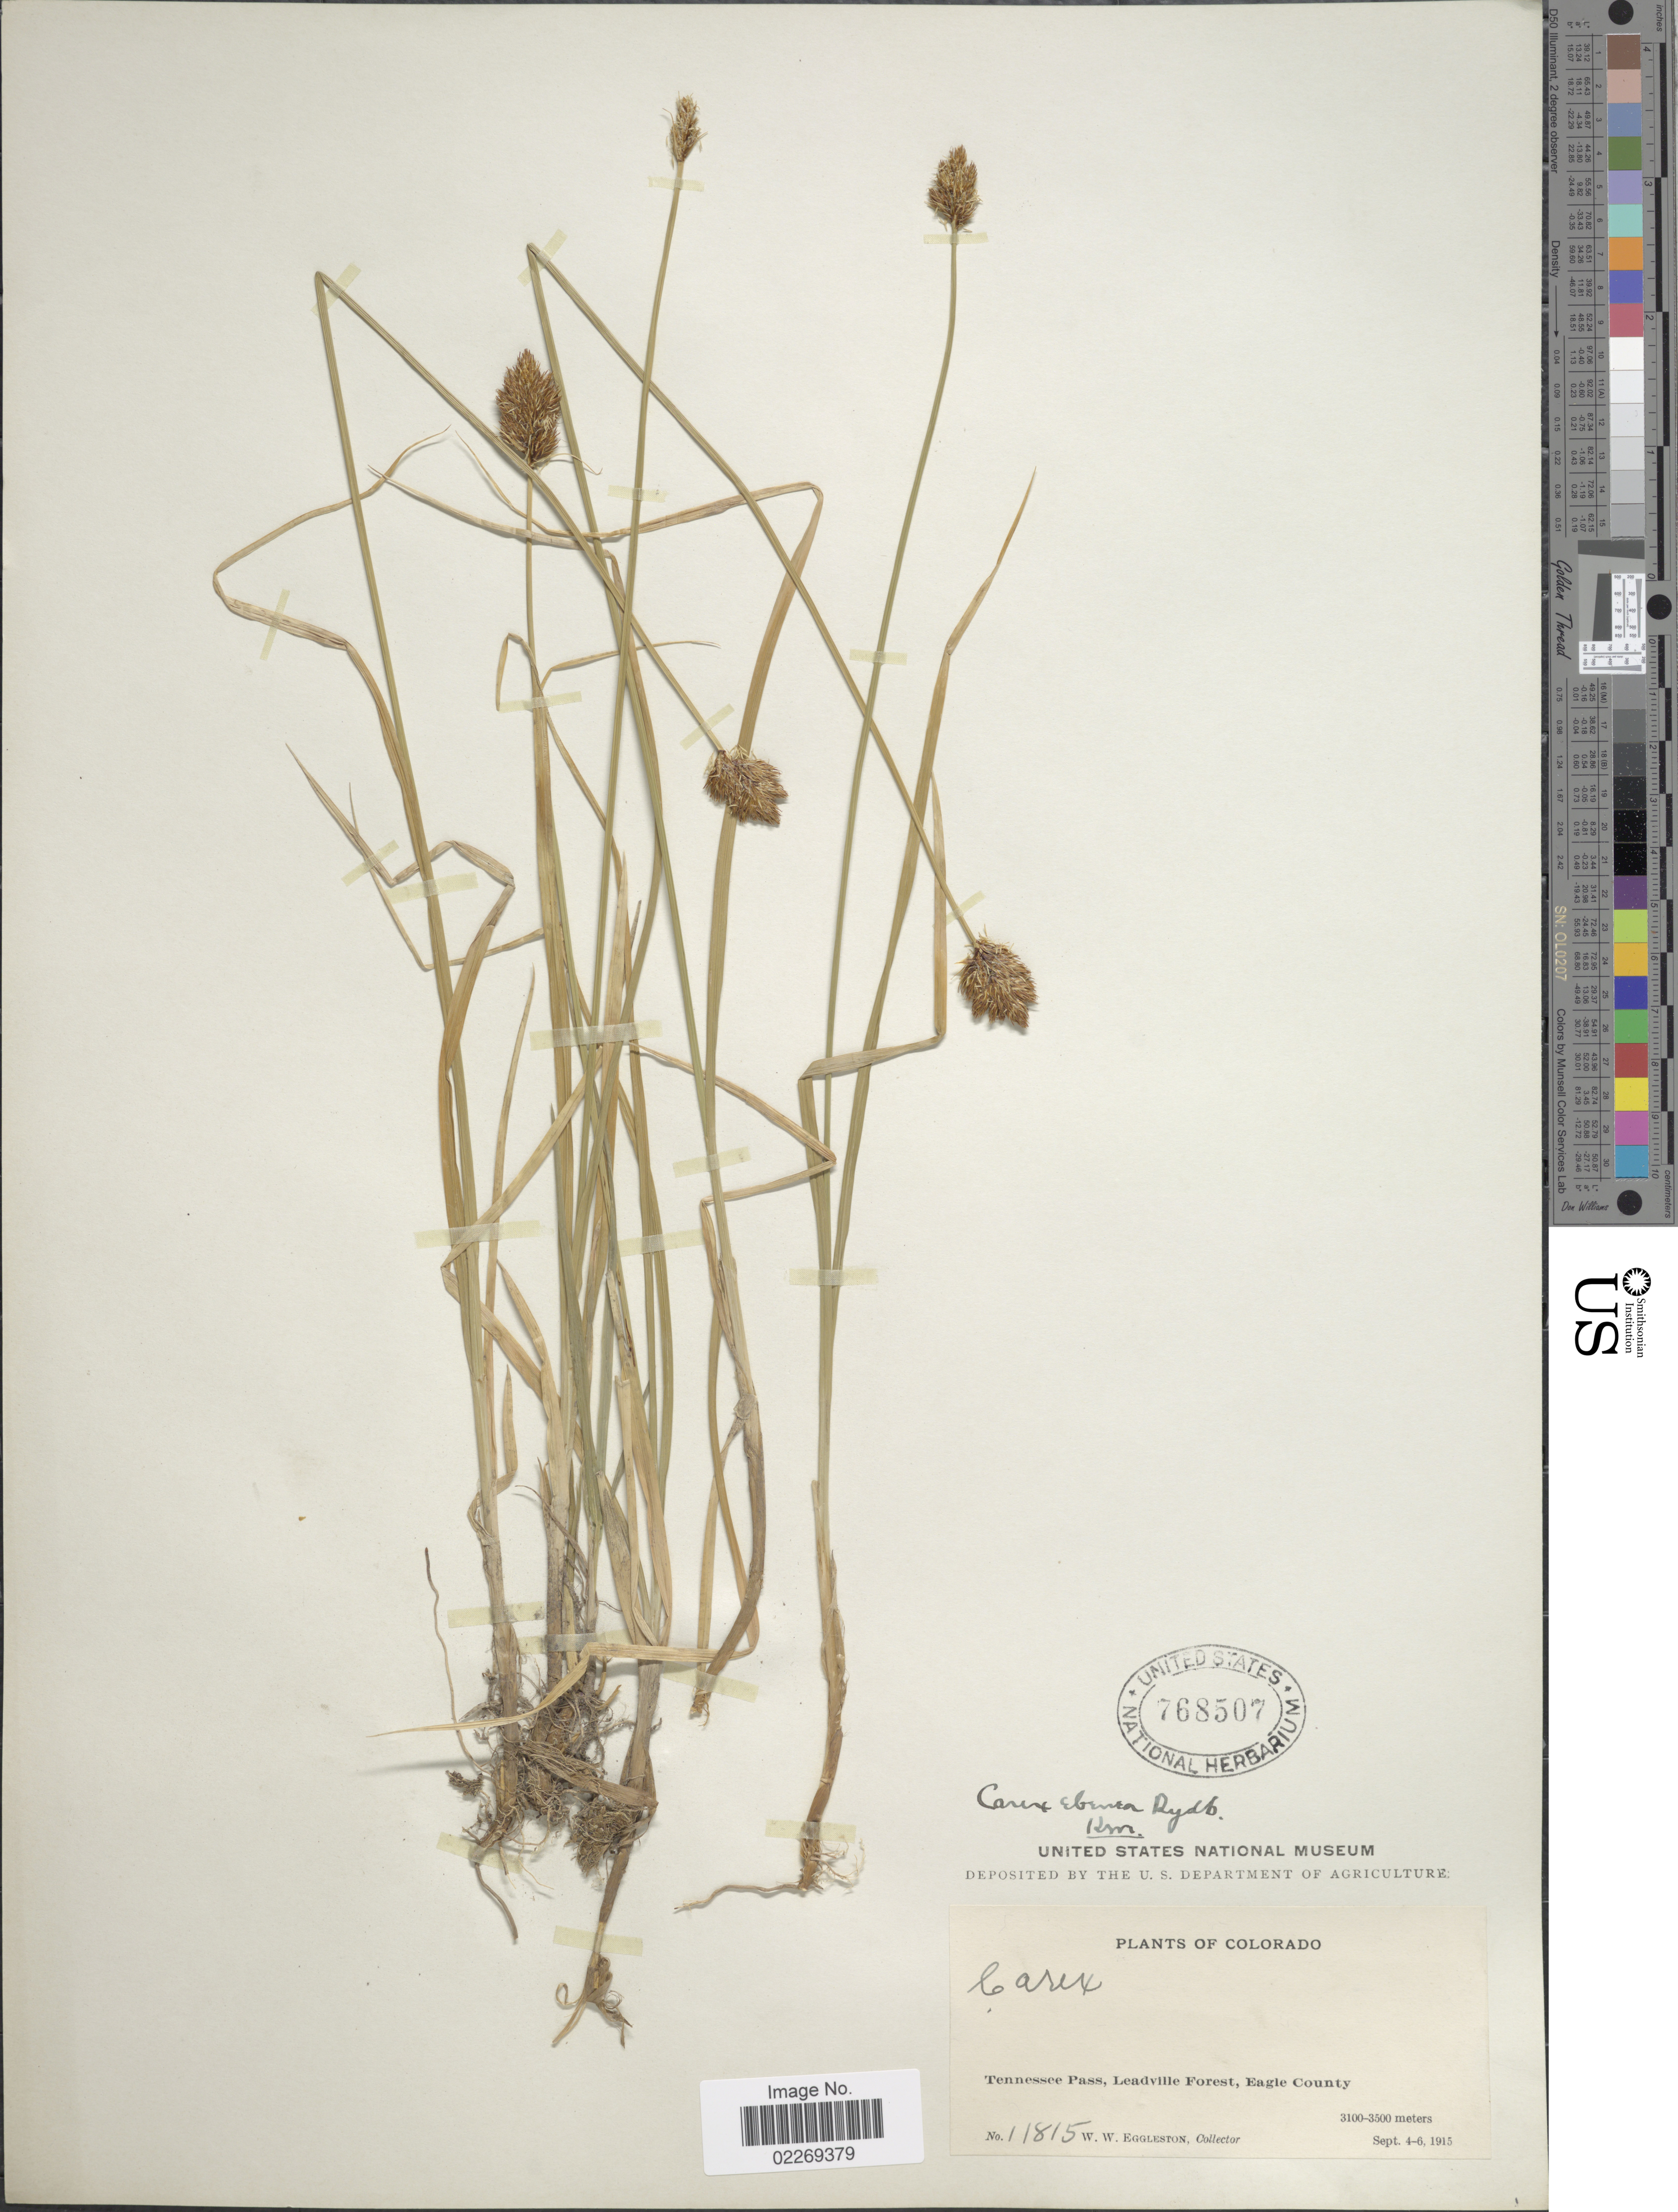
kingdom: Plantae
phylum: Tracheophyta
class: Liliopsida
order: Poales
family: Cyperaceae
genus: Carex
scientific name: Carex ebenea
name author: Rydb.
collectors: W. W. Eggleston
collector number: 11815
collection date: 1915-09-04/1915-09-06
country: United States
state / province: Colorado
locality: Tennessee Pass, Leadville Forest, Eagle County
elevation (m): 3100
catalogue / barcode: US 768507